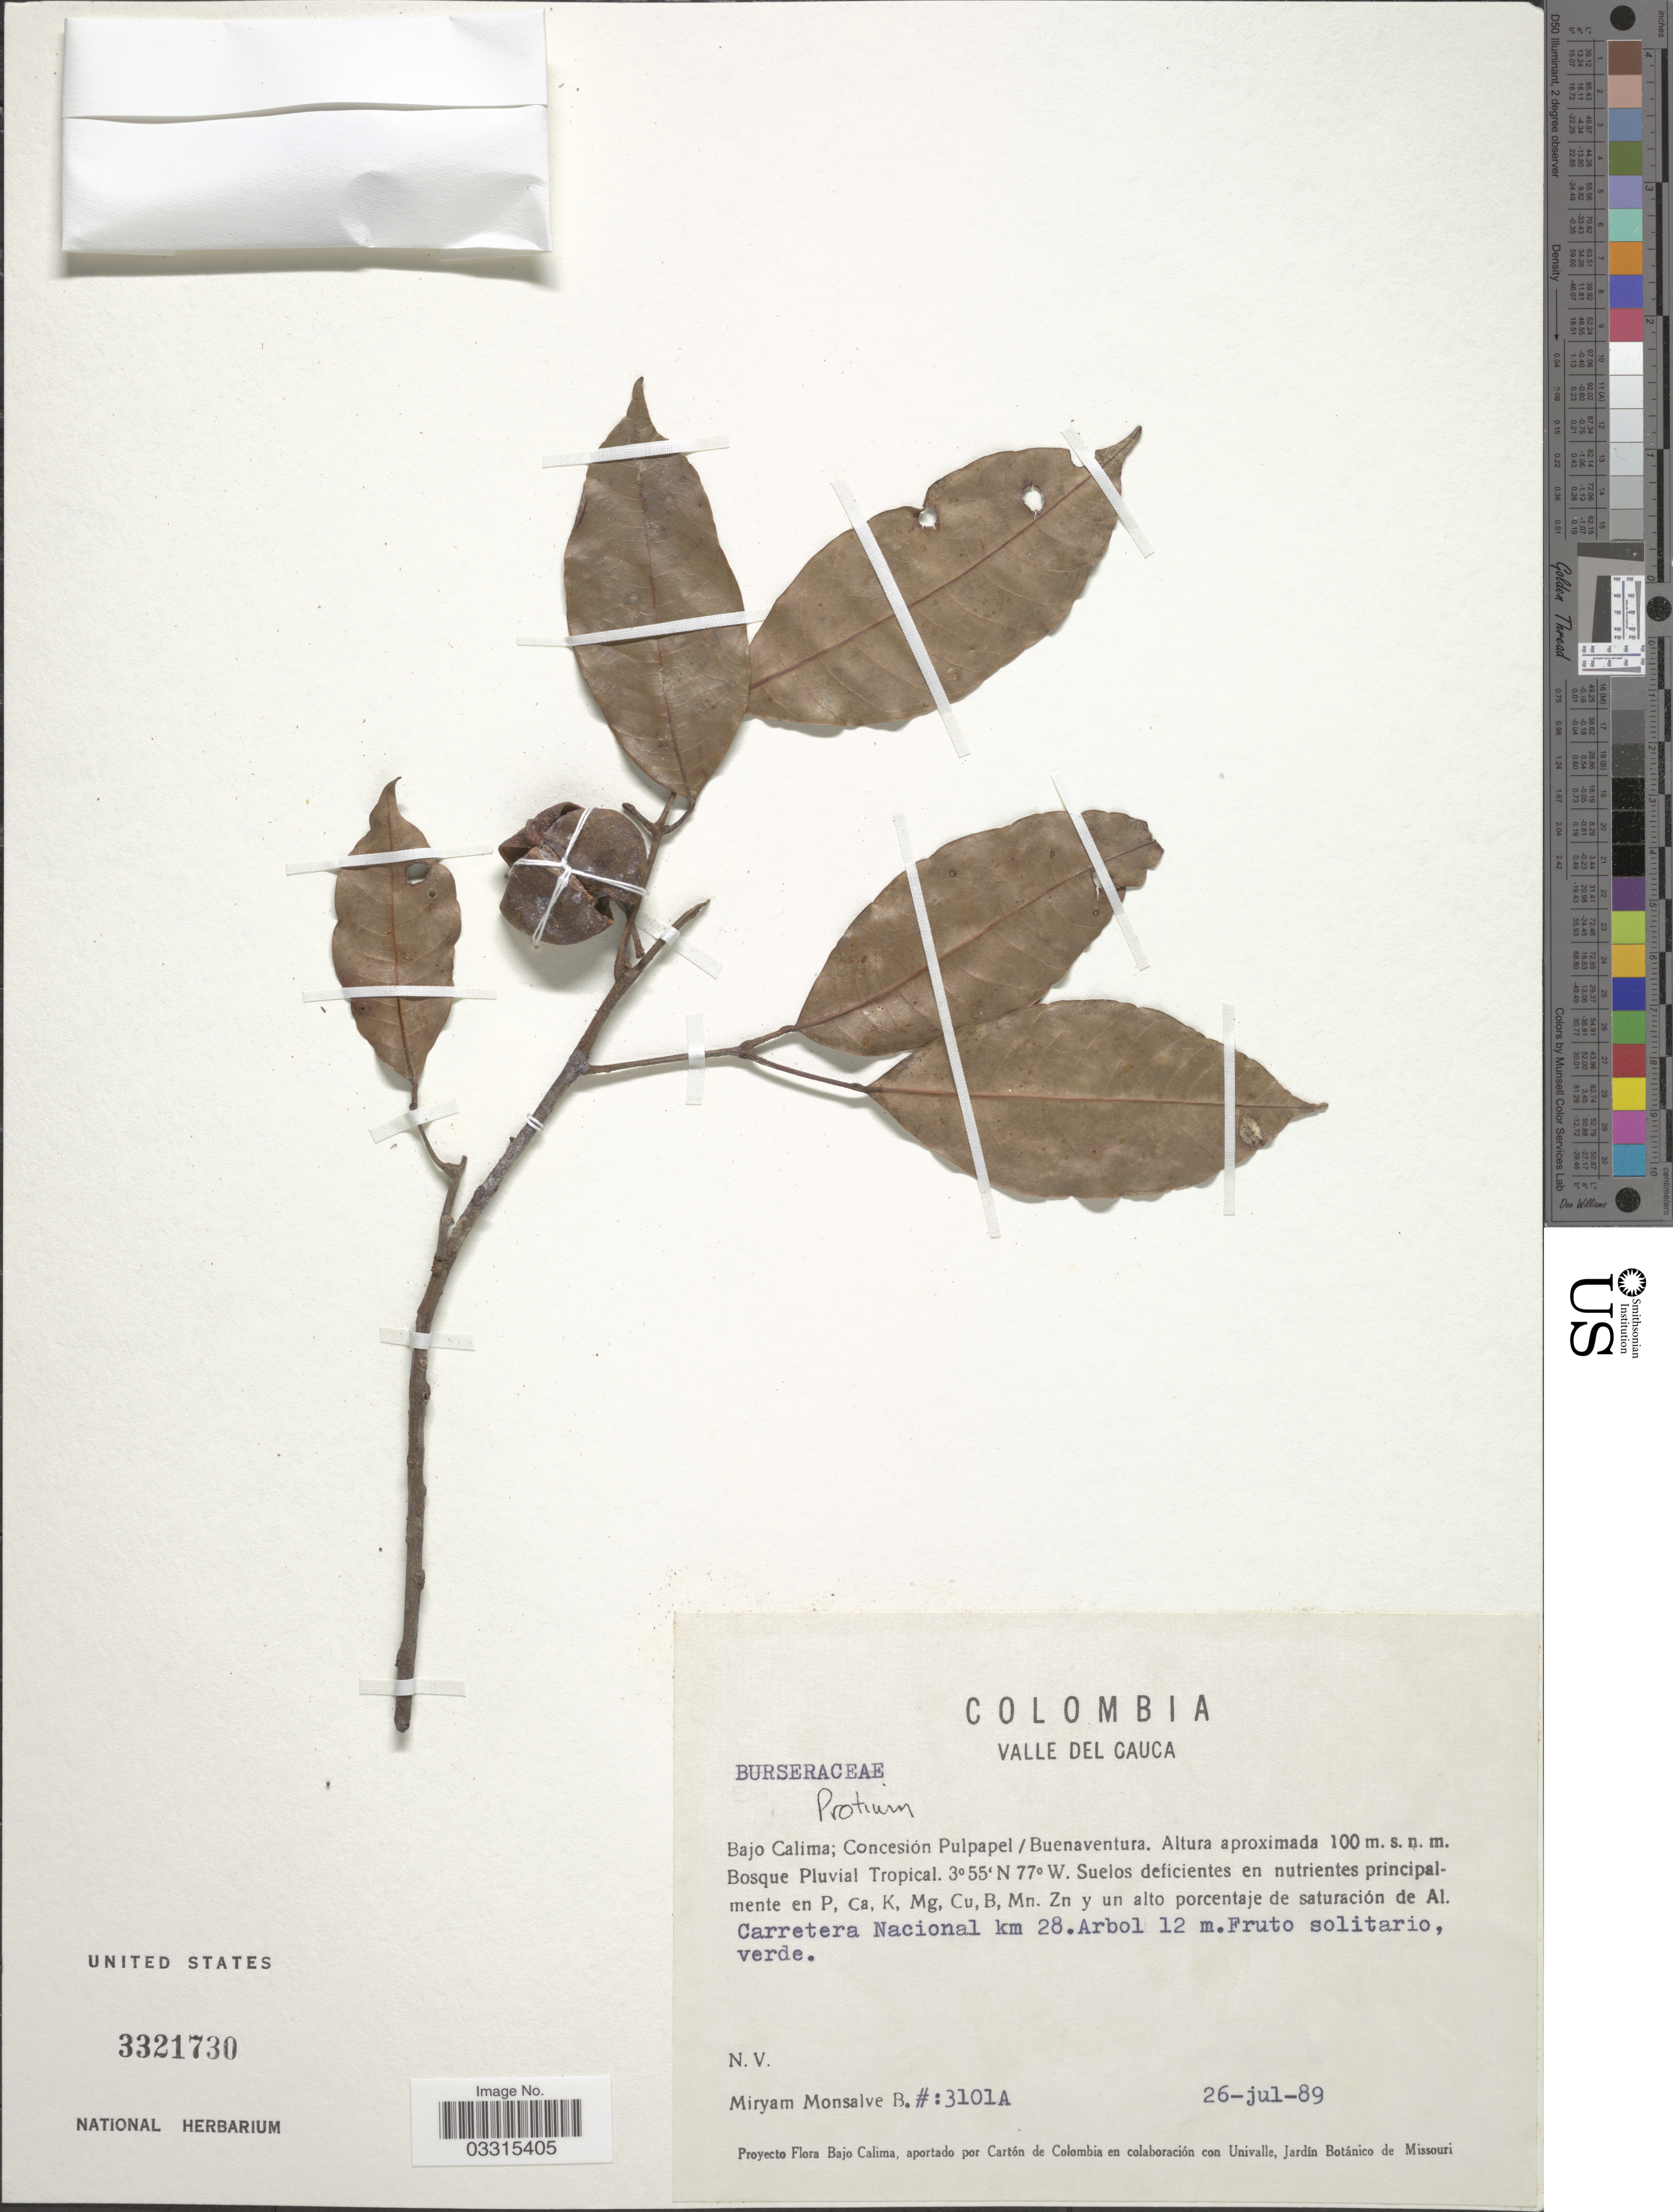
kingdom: Plantae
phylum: Tracheophyta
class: Magnoliopsida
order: Sapindales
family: Burseraceae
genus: Protium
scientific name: Protium sp. nov.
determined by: Daly, D.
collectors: M. Monsalve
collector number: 3101A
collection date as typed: Transcribed d/m/y: 26/7/89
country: Colombia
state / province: Valle del Cauca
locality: Bajo Calima; Concesión Pulpapel / Buenaventura. Carretera Nacional km 28.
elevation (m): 100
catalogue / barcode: US 3321730